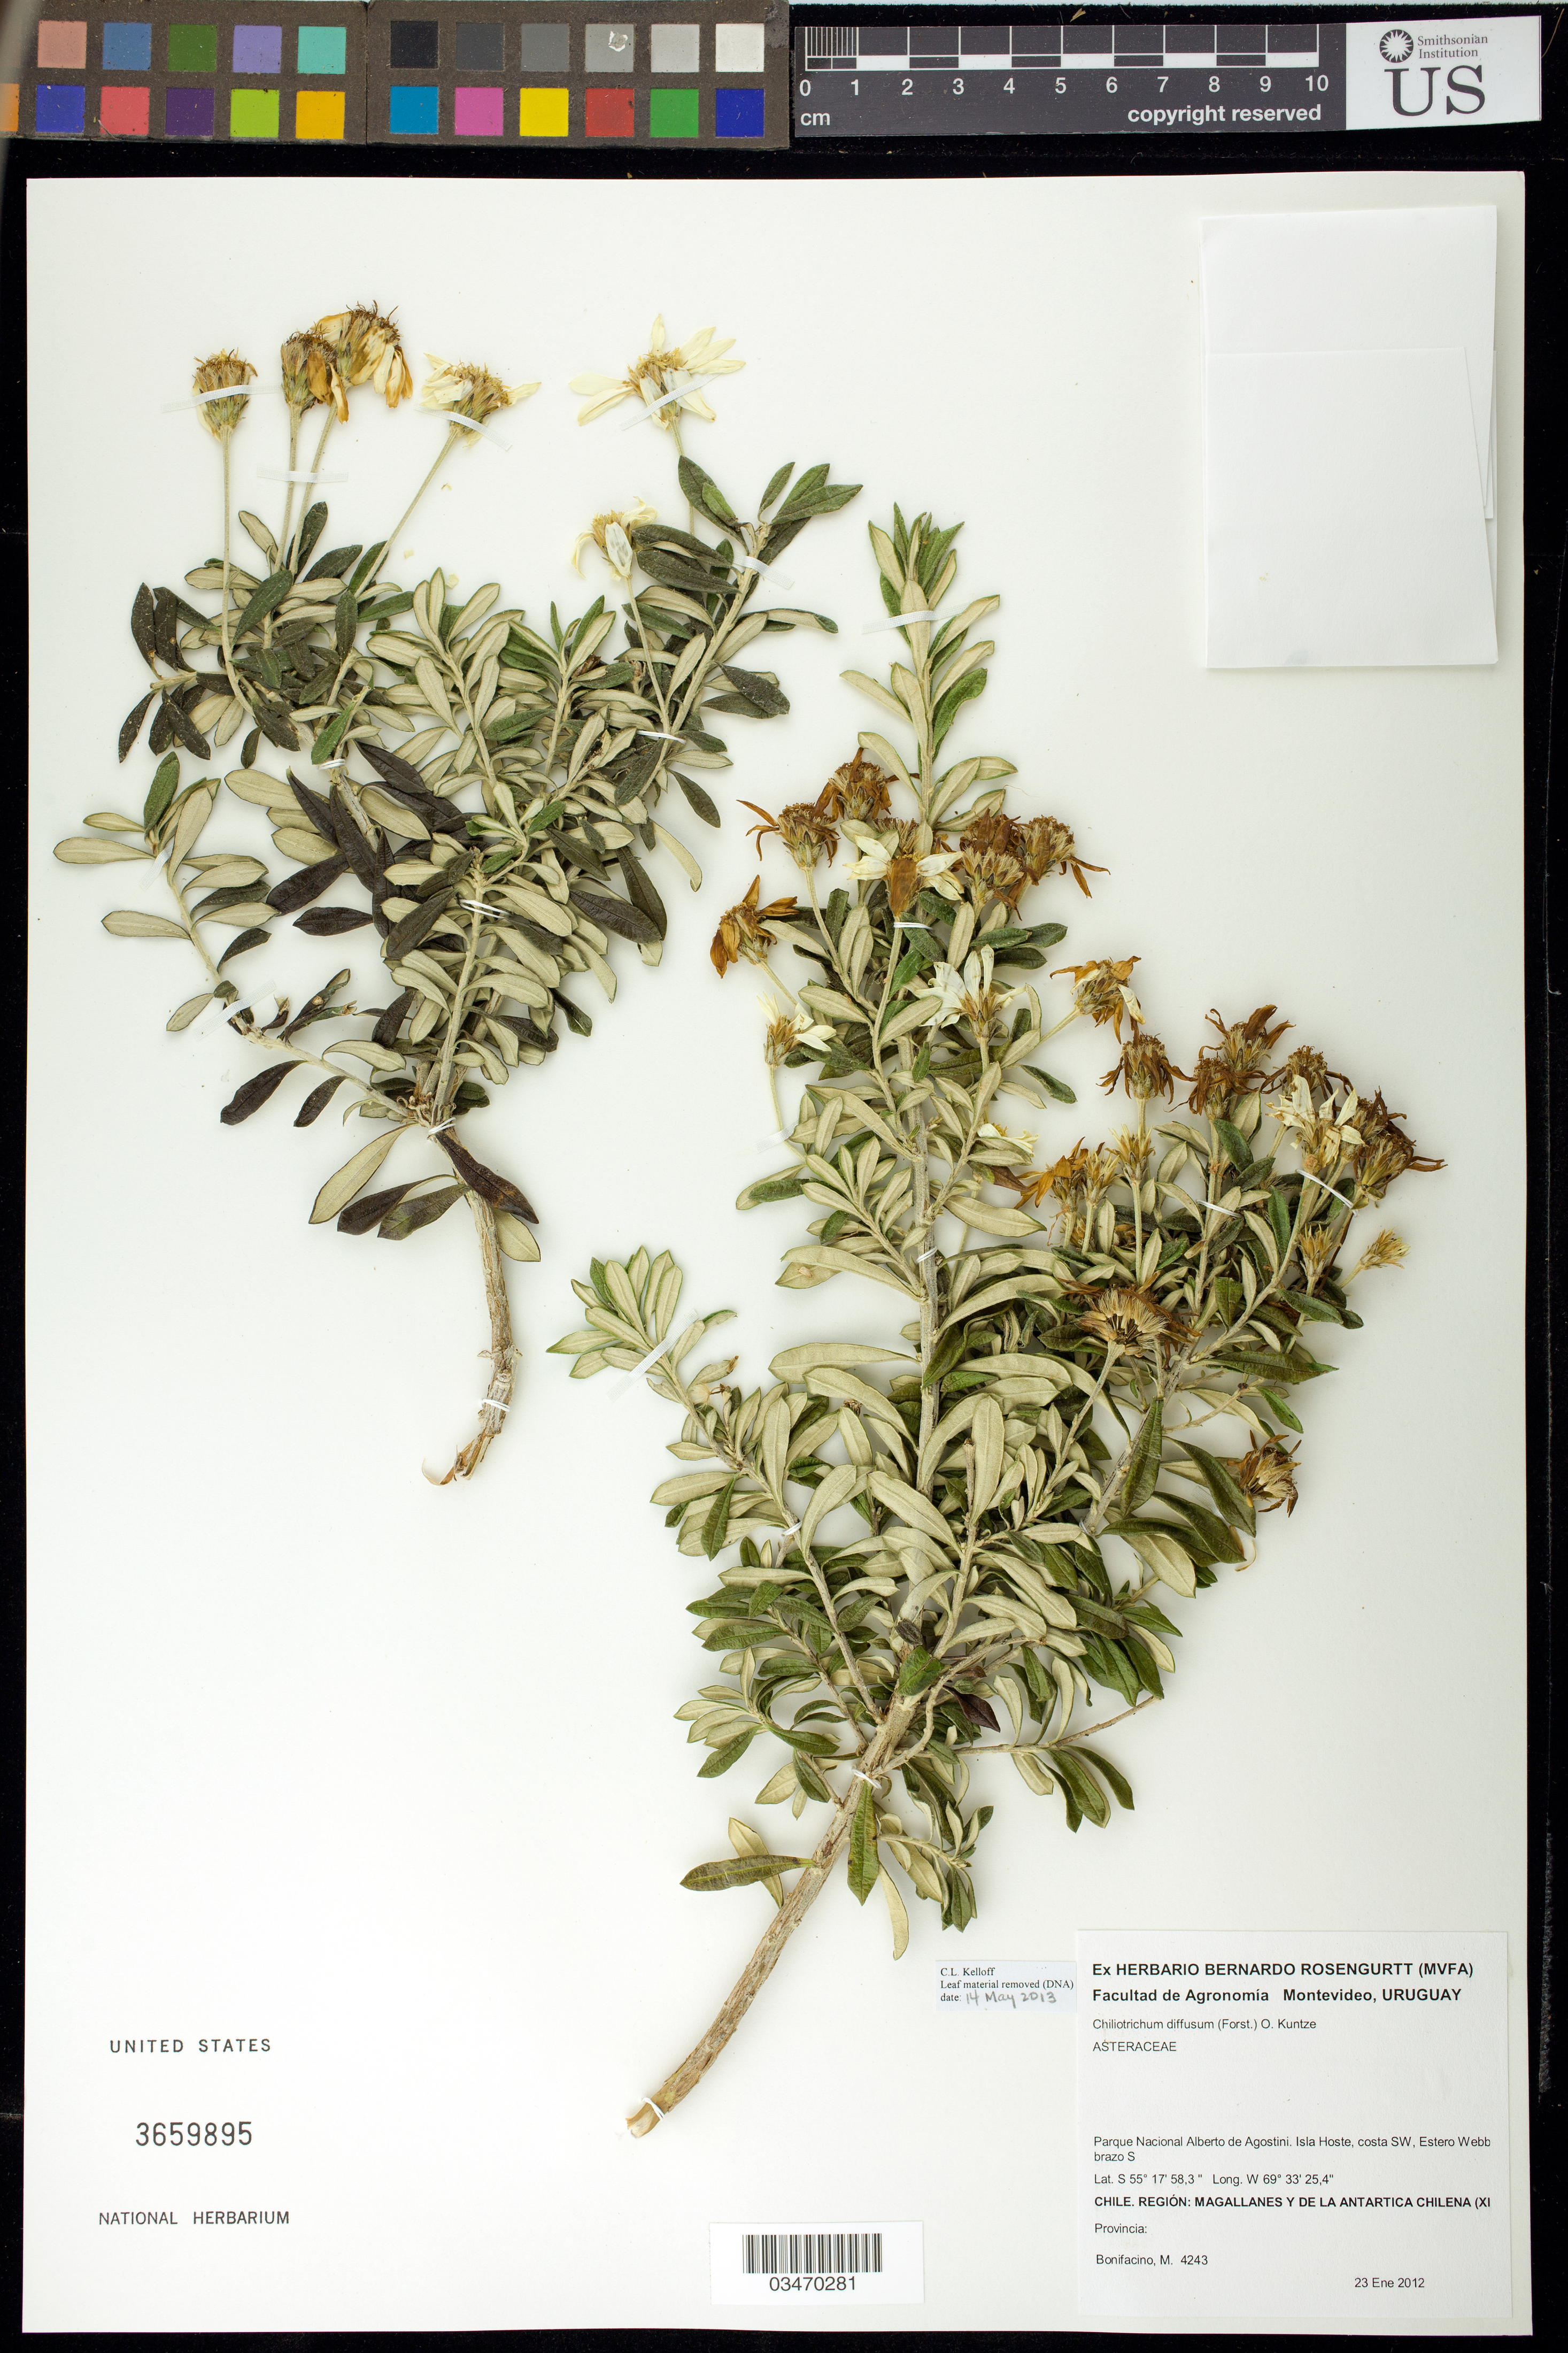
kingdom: Plantae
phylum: Tracheophyta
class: Magnoliopsida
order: Asterales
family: Asteraceae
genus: Chiliotrichum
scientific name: Chiliotrichum diffusum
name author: (G. Forst.) Kuntze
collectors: M. Bonifacino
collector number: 4243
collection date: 2012-01-23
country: Chile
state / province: Magallanes y de la Antártica Chilena (XII)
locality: Parque Nacional Alberto de Agostini, Isla Hoste, costa SW, Estero Webb brazo S.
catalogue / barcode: US 3659895